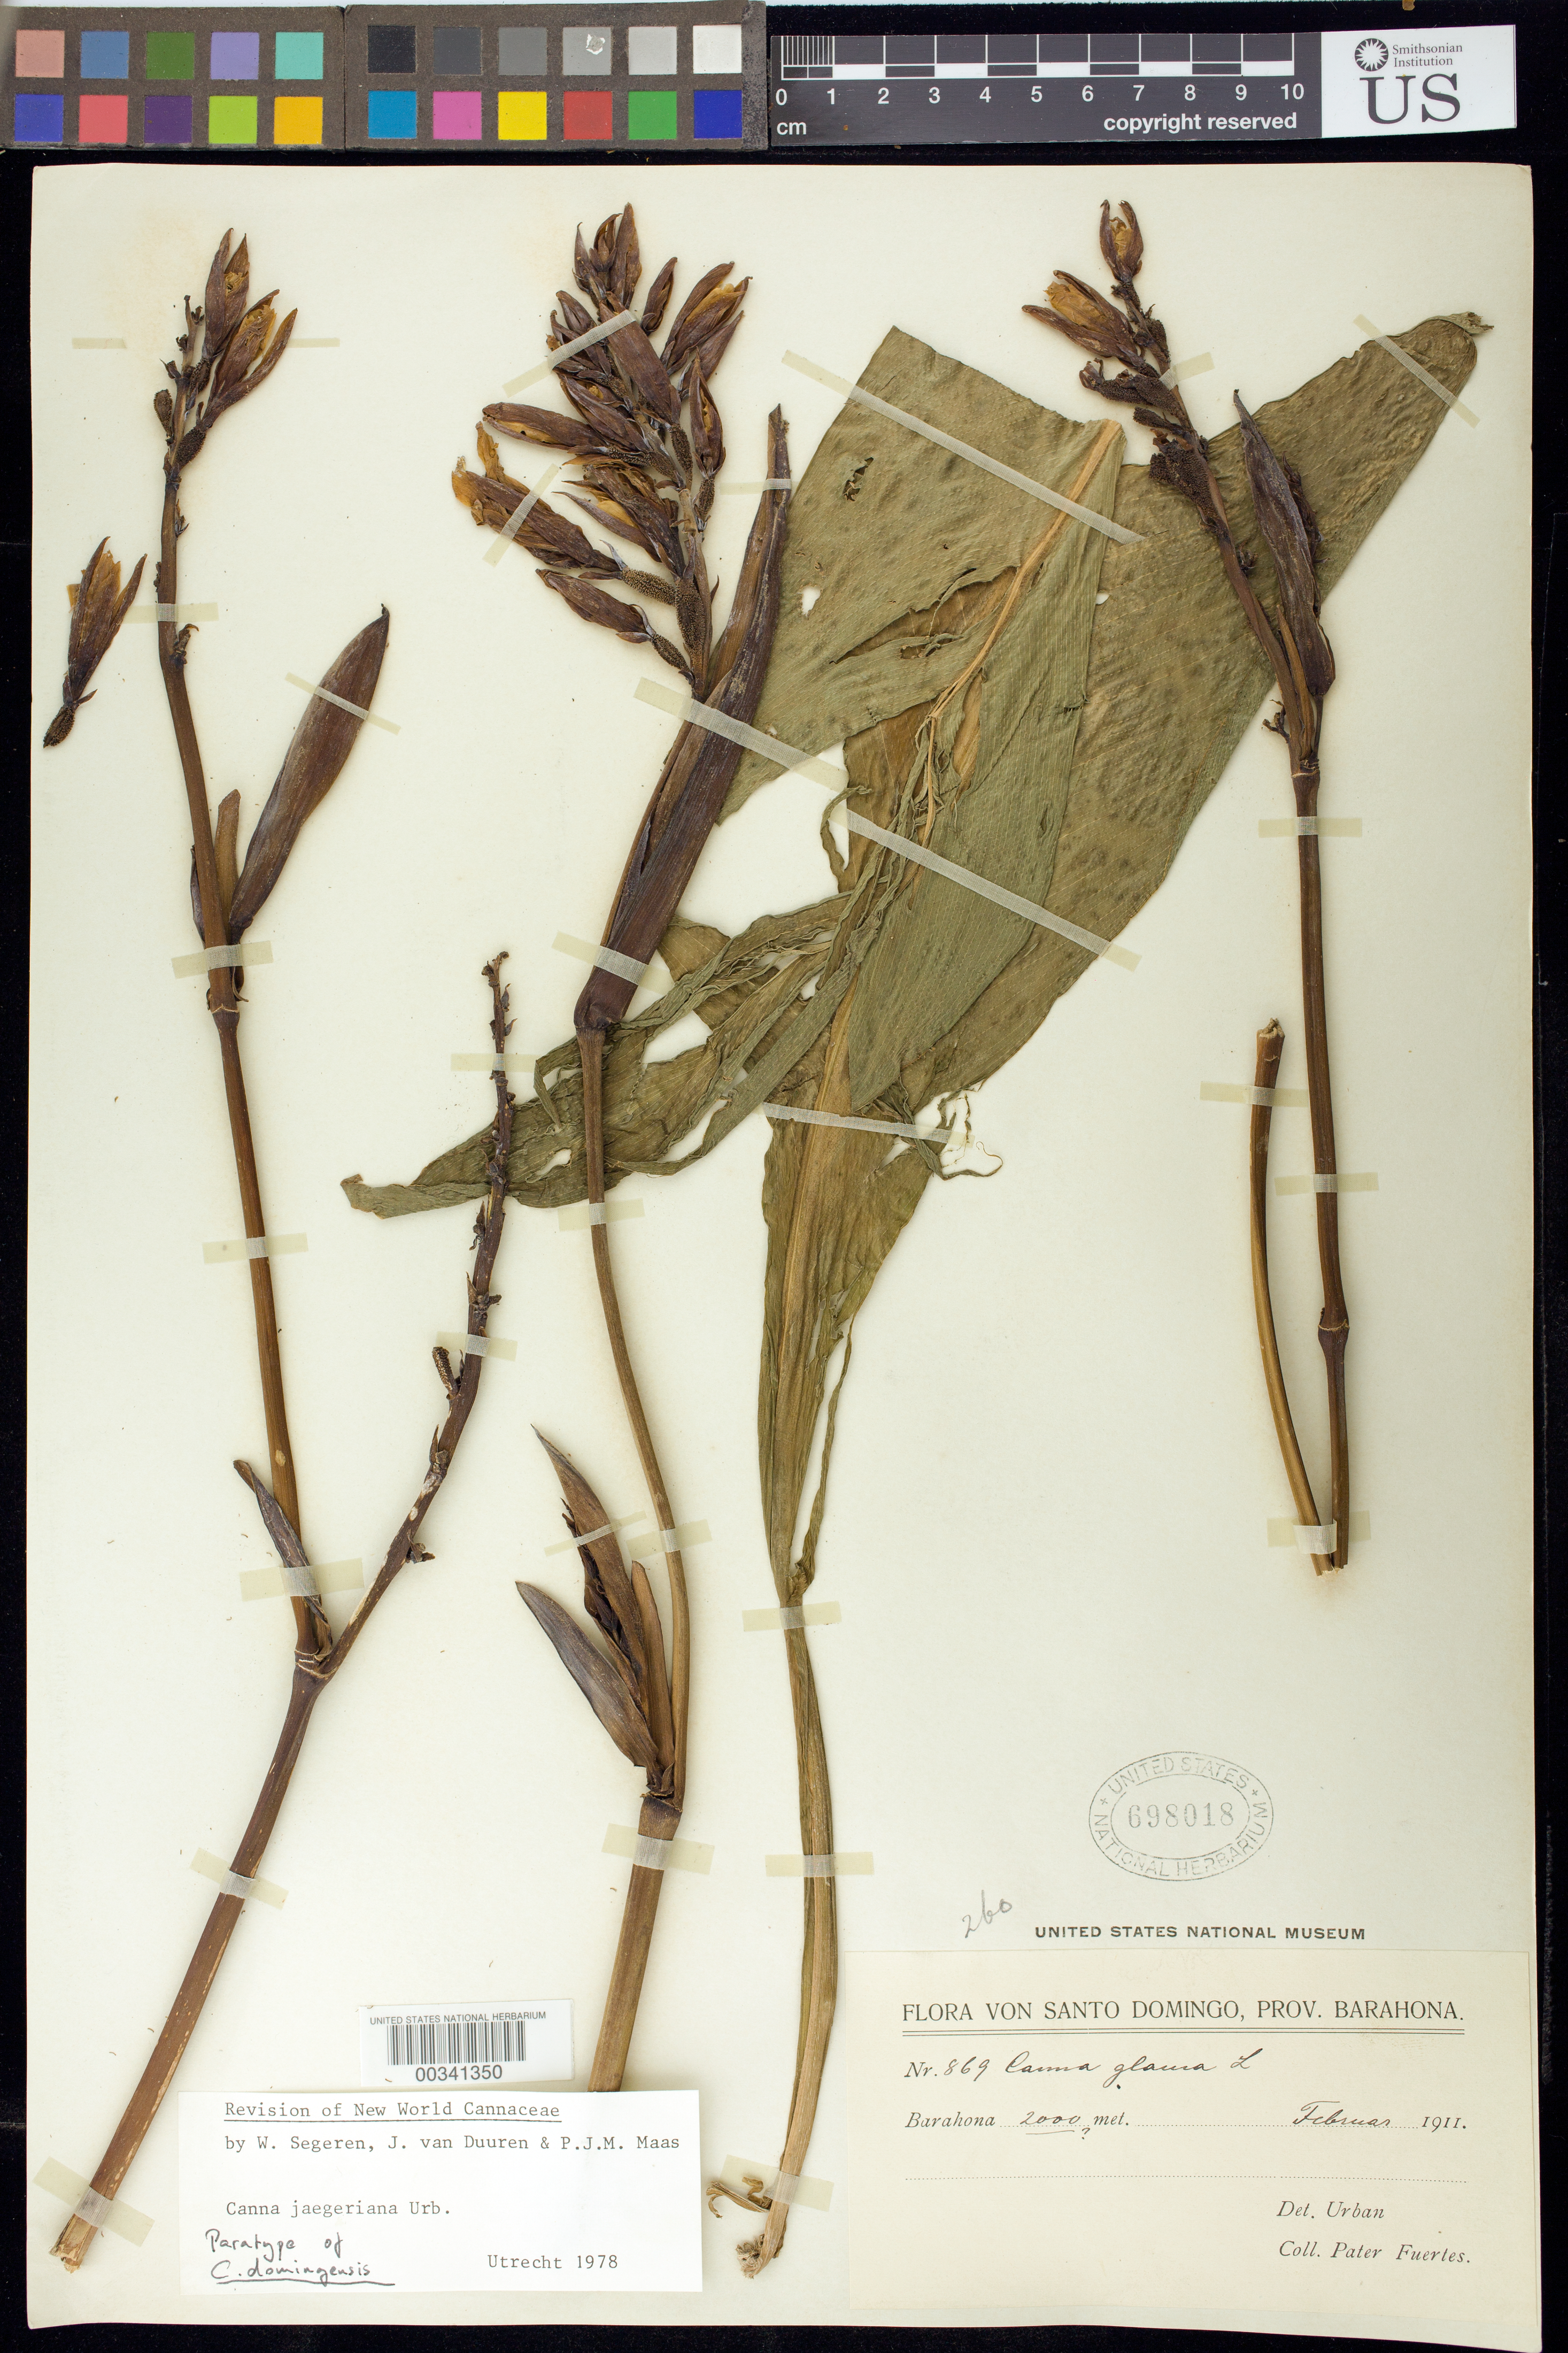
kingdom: Plantae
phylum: Tracheophyta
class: Liliopsida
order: Zingiberales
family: Cannaceae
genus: Canna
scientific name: Canna jaegeriana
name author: Urb.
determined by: Segeren, W.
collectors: M. D. Fuertes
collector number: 869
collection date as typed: Feb 1911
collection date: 1911-02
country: Dominican Republic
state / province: Barahona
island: Hispaniola Island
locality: Flora von santo domingo, barahona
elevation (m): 2000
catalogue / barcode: US 698018